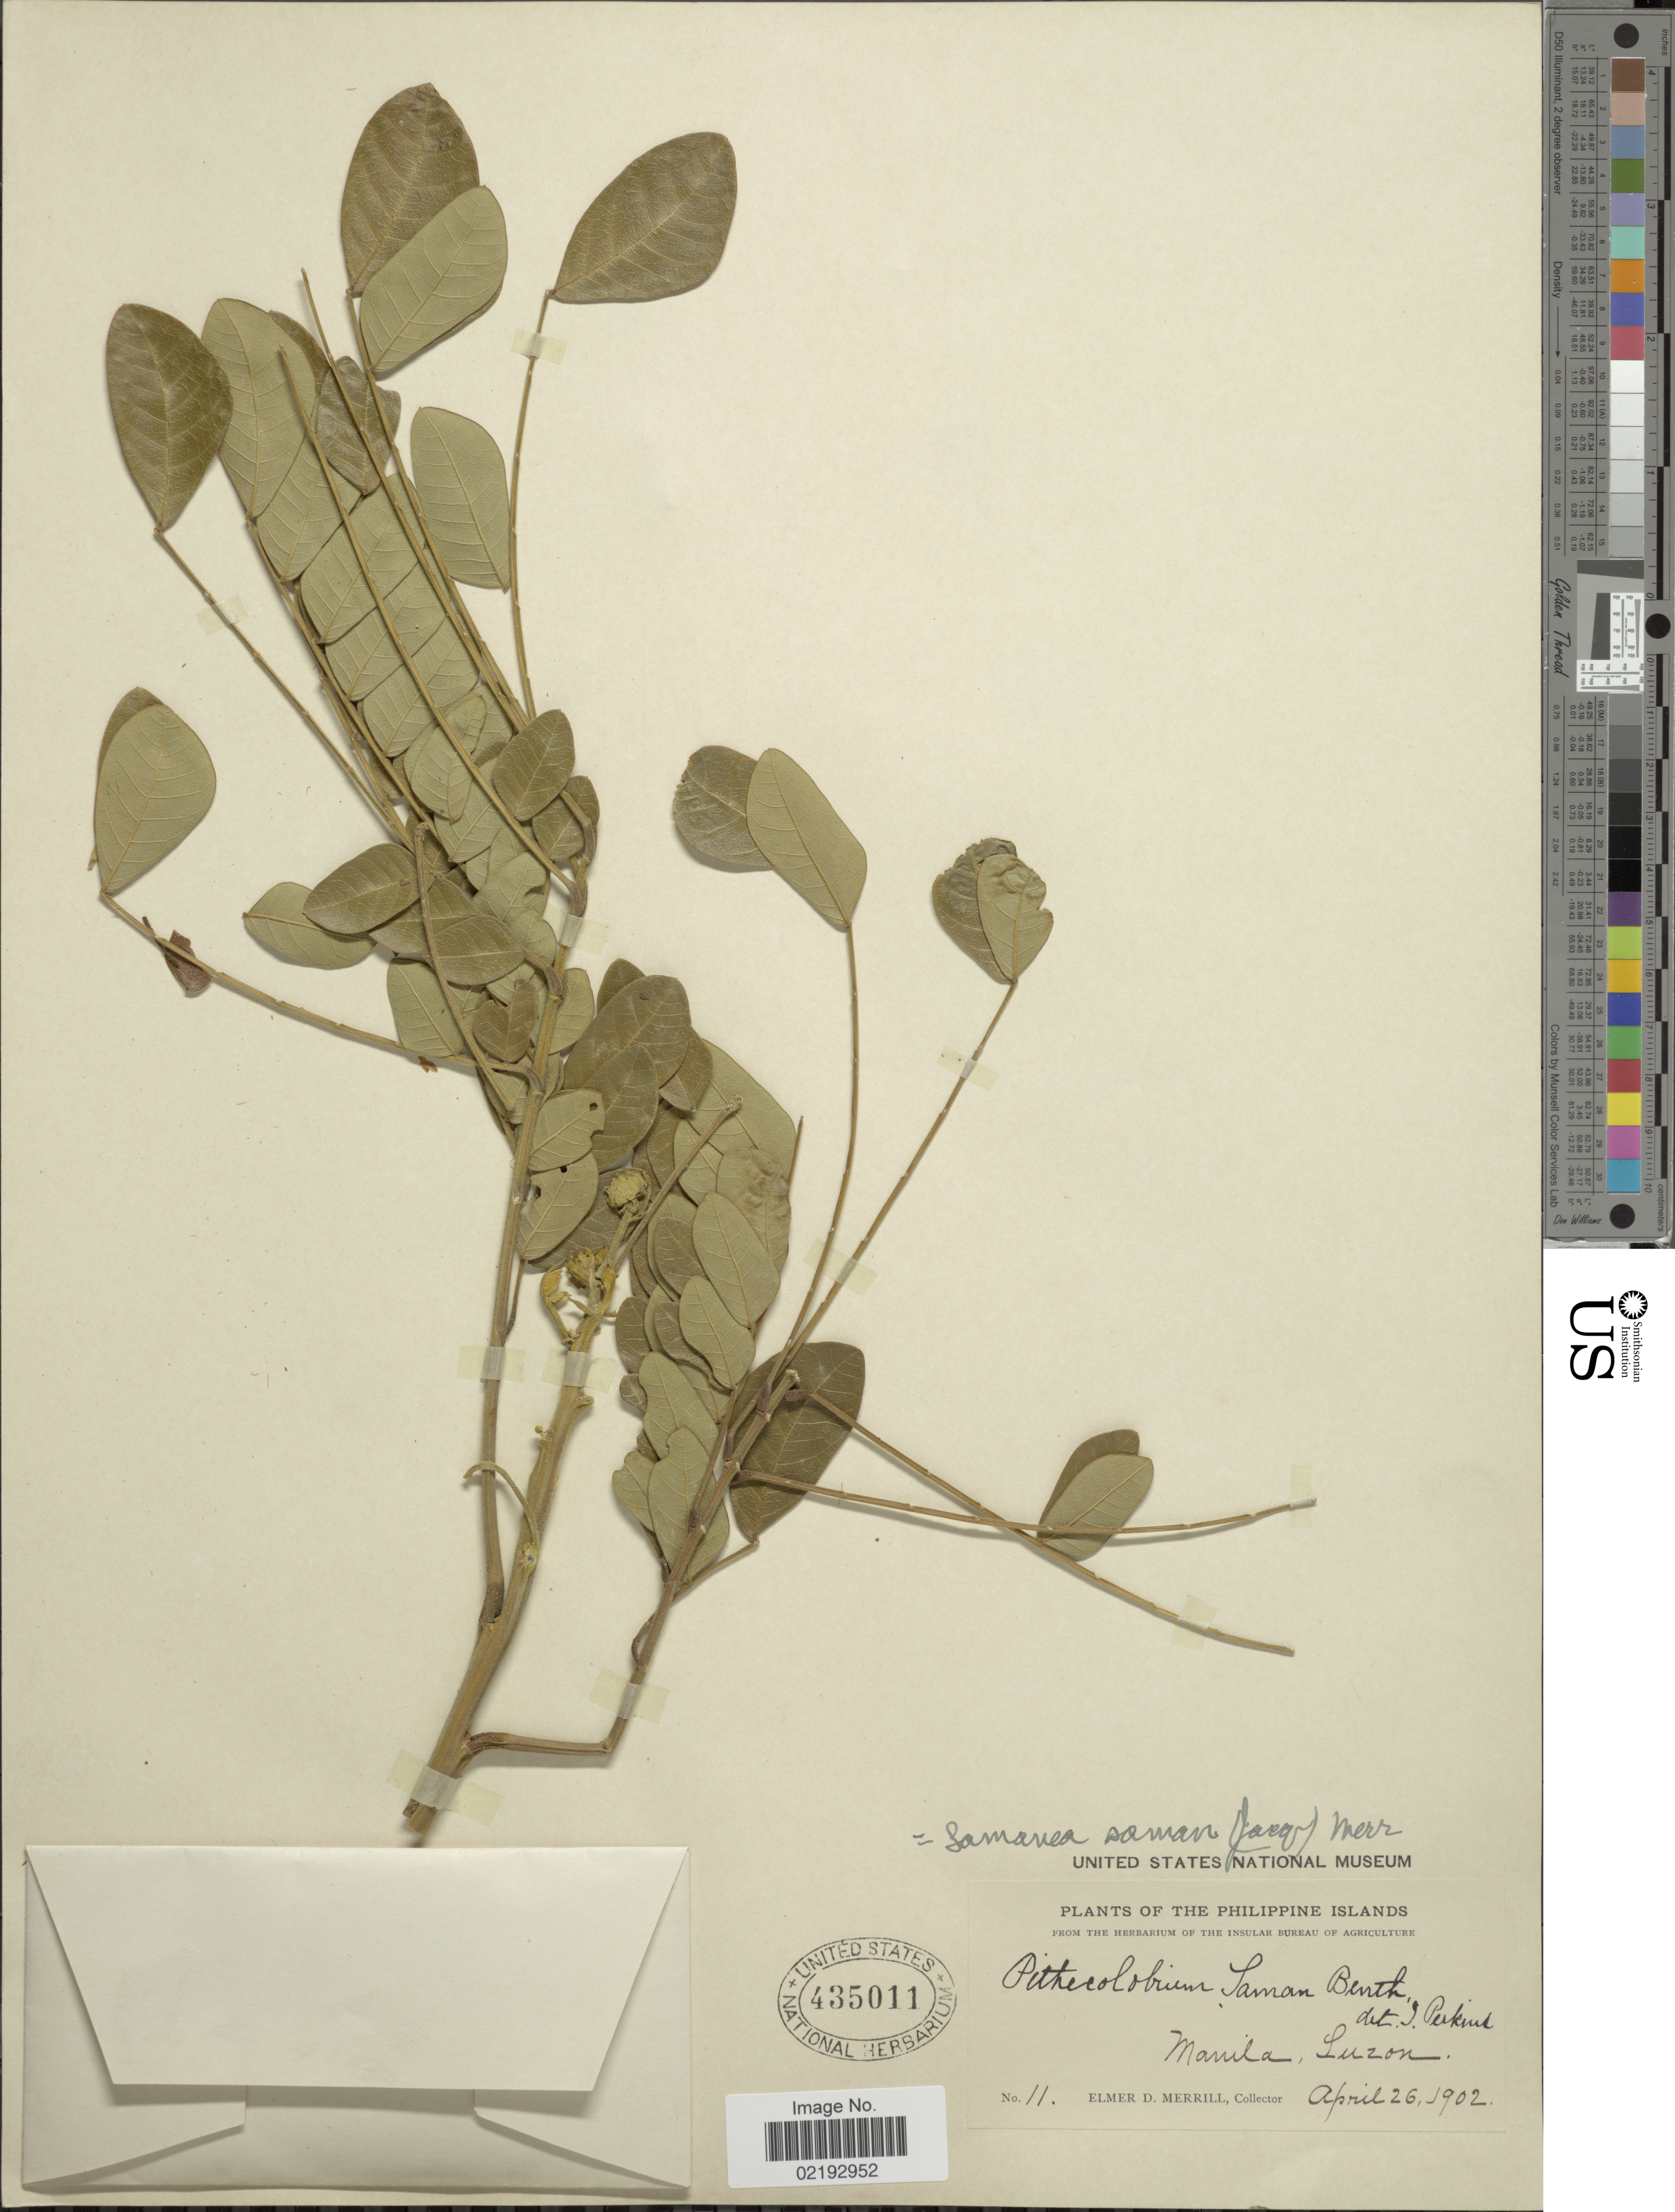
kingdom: Plantae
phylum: Tracheophyta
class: Magnoliopsida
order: Fabales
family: Fabaceae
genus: Samanea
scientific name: Samanea saman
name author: (Jacq.) Merr.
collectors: E. D. Merrill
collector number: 11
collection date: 1902-04-26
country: Philippines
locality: Philippine Islands, Manila, Luzon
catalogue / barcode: US 435011